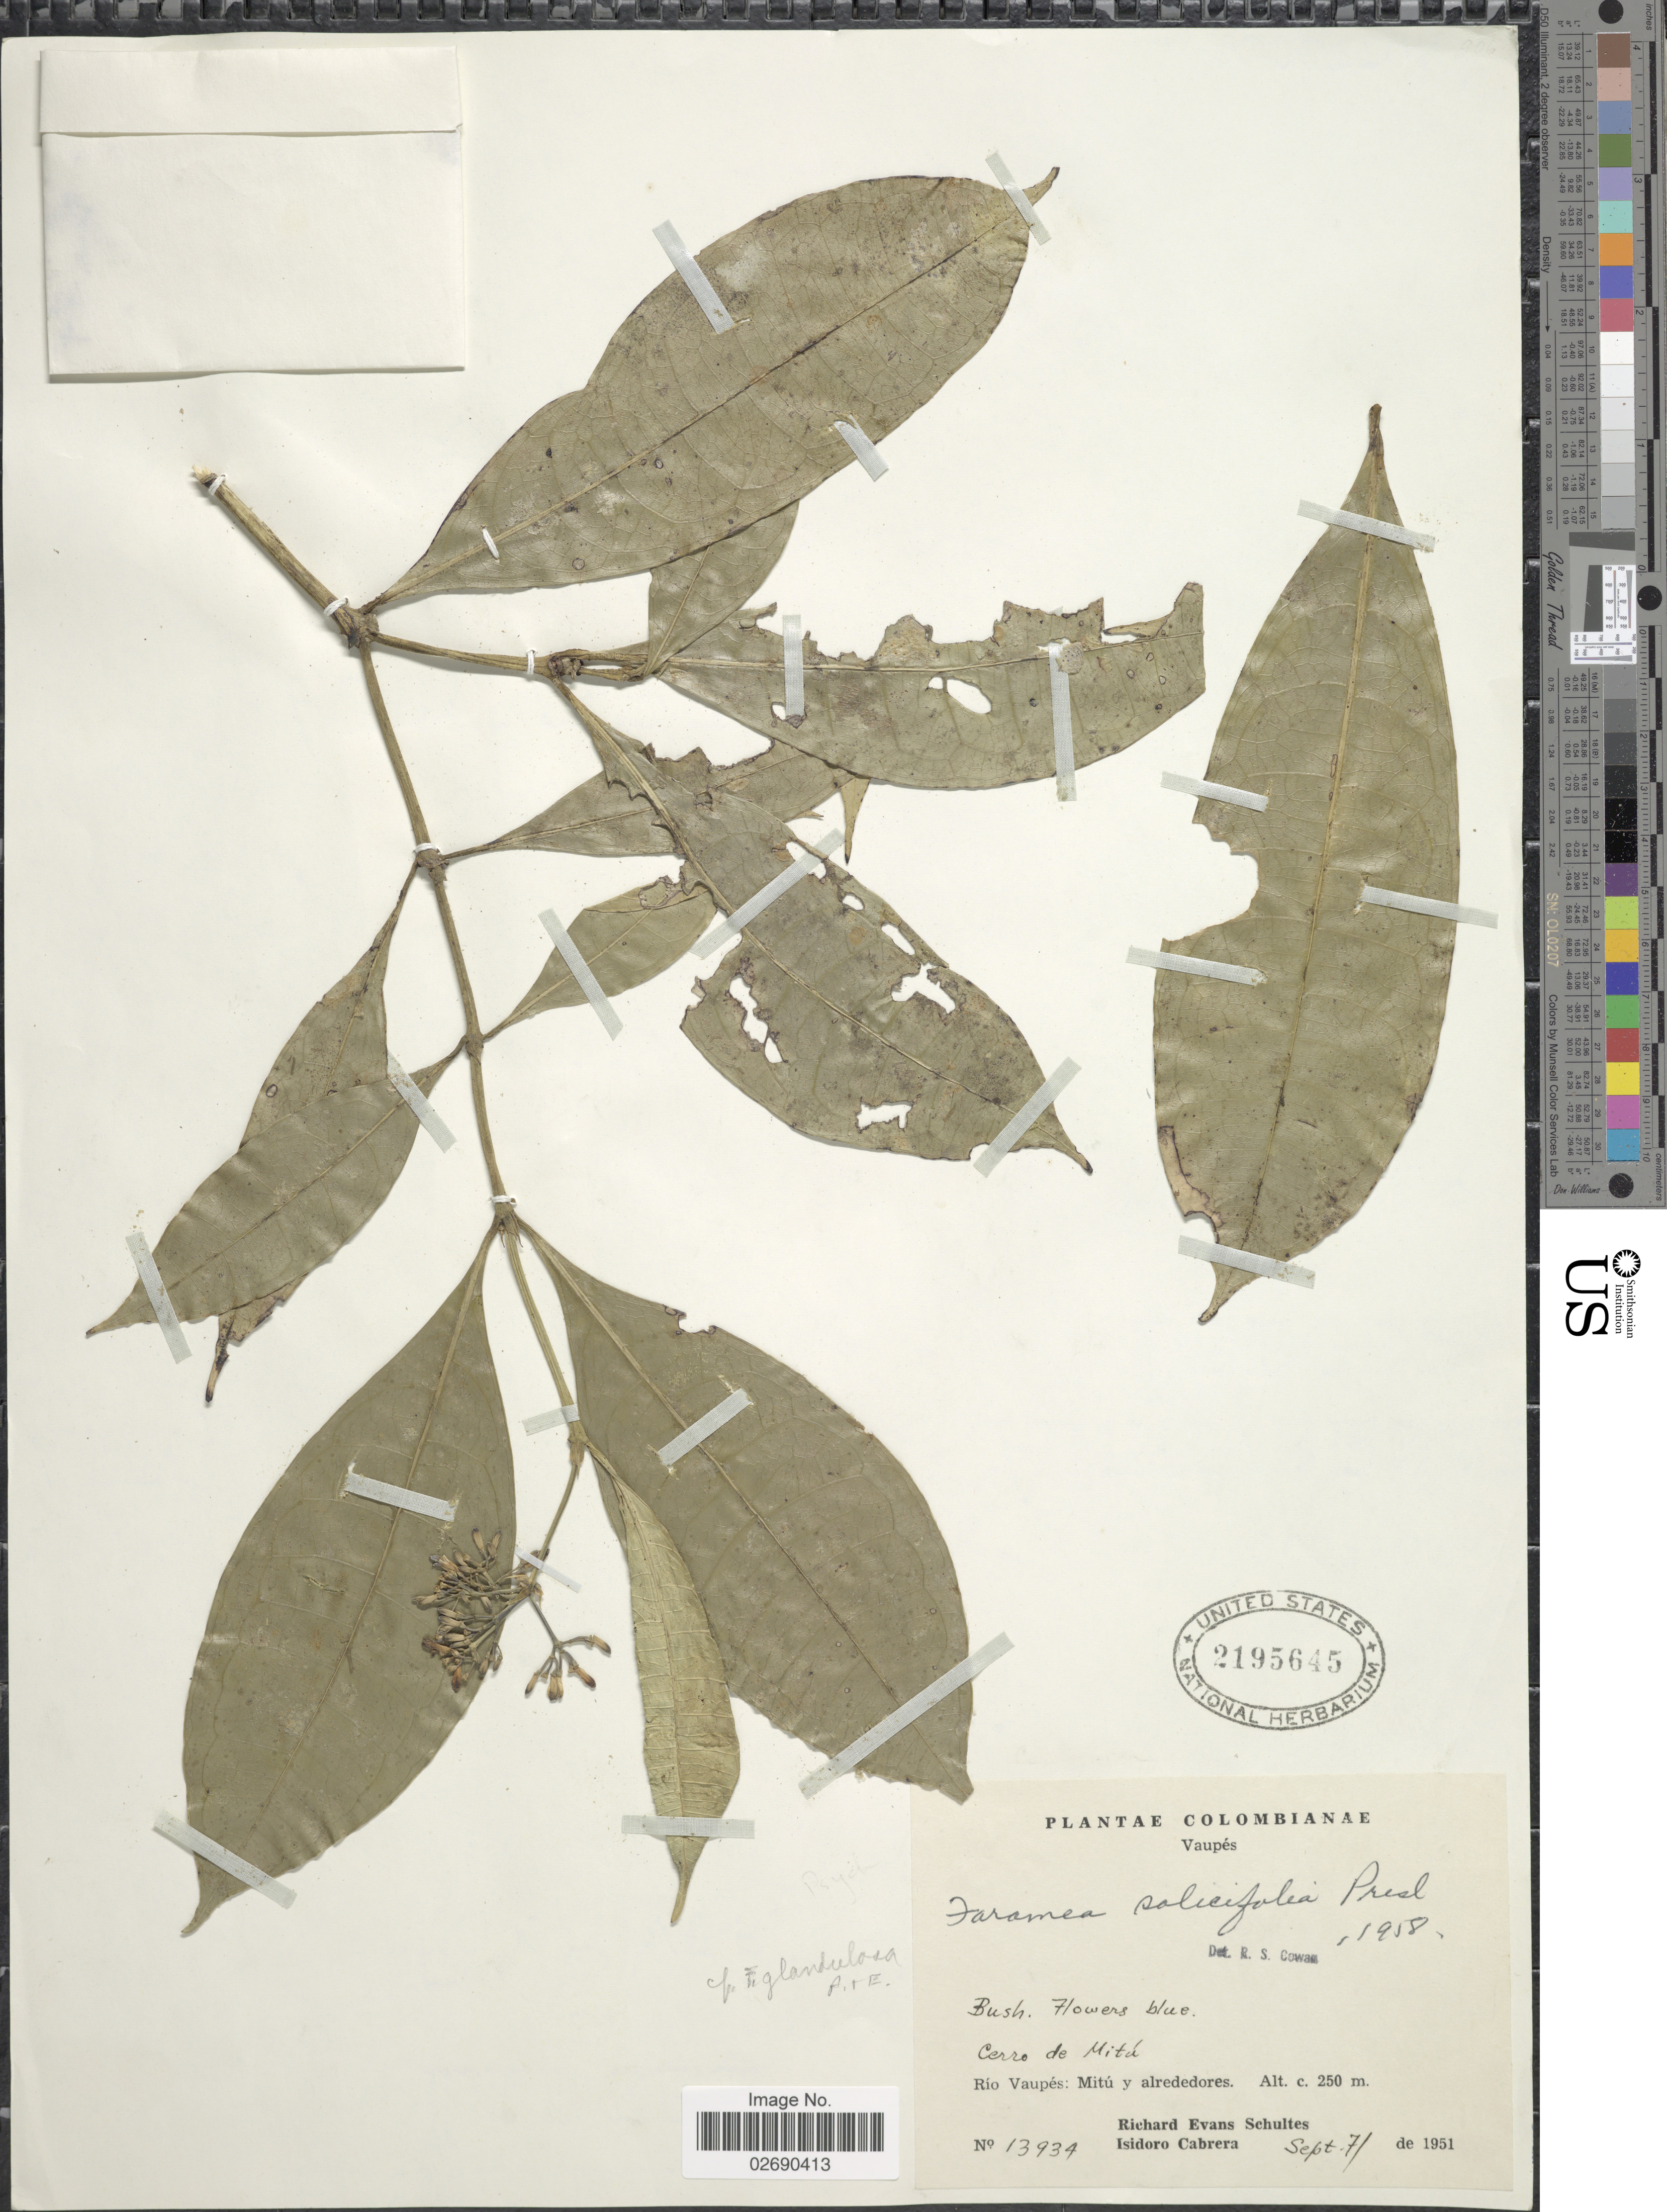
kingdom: Plantae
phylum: Tracheophyta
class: Magnoliopsida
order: Gentianales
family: Rubiaceae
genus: Faramea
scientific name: Faramea glandulosa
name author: Poepp.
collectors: R. E. Schultes & I. Cabrera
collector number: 13934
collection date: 1951-09-07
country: Colombia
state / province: Vaupés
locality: Cerro de Mitá. Río Vaupés: Mitú y alrededores.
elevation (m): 250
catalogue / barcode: US 2195645